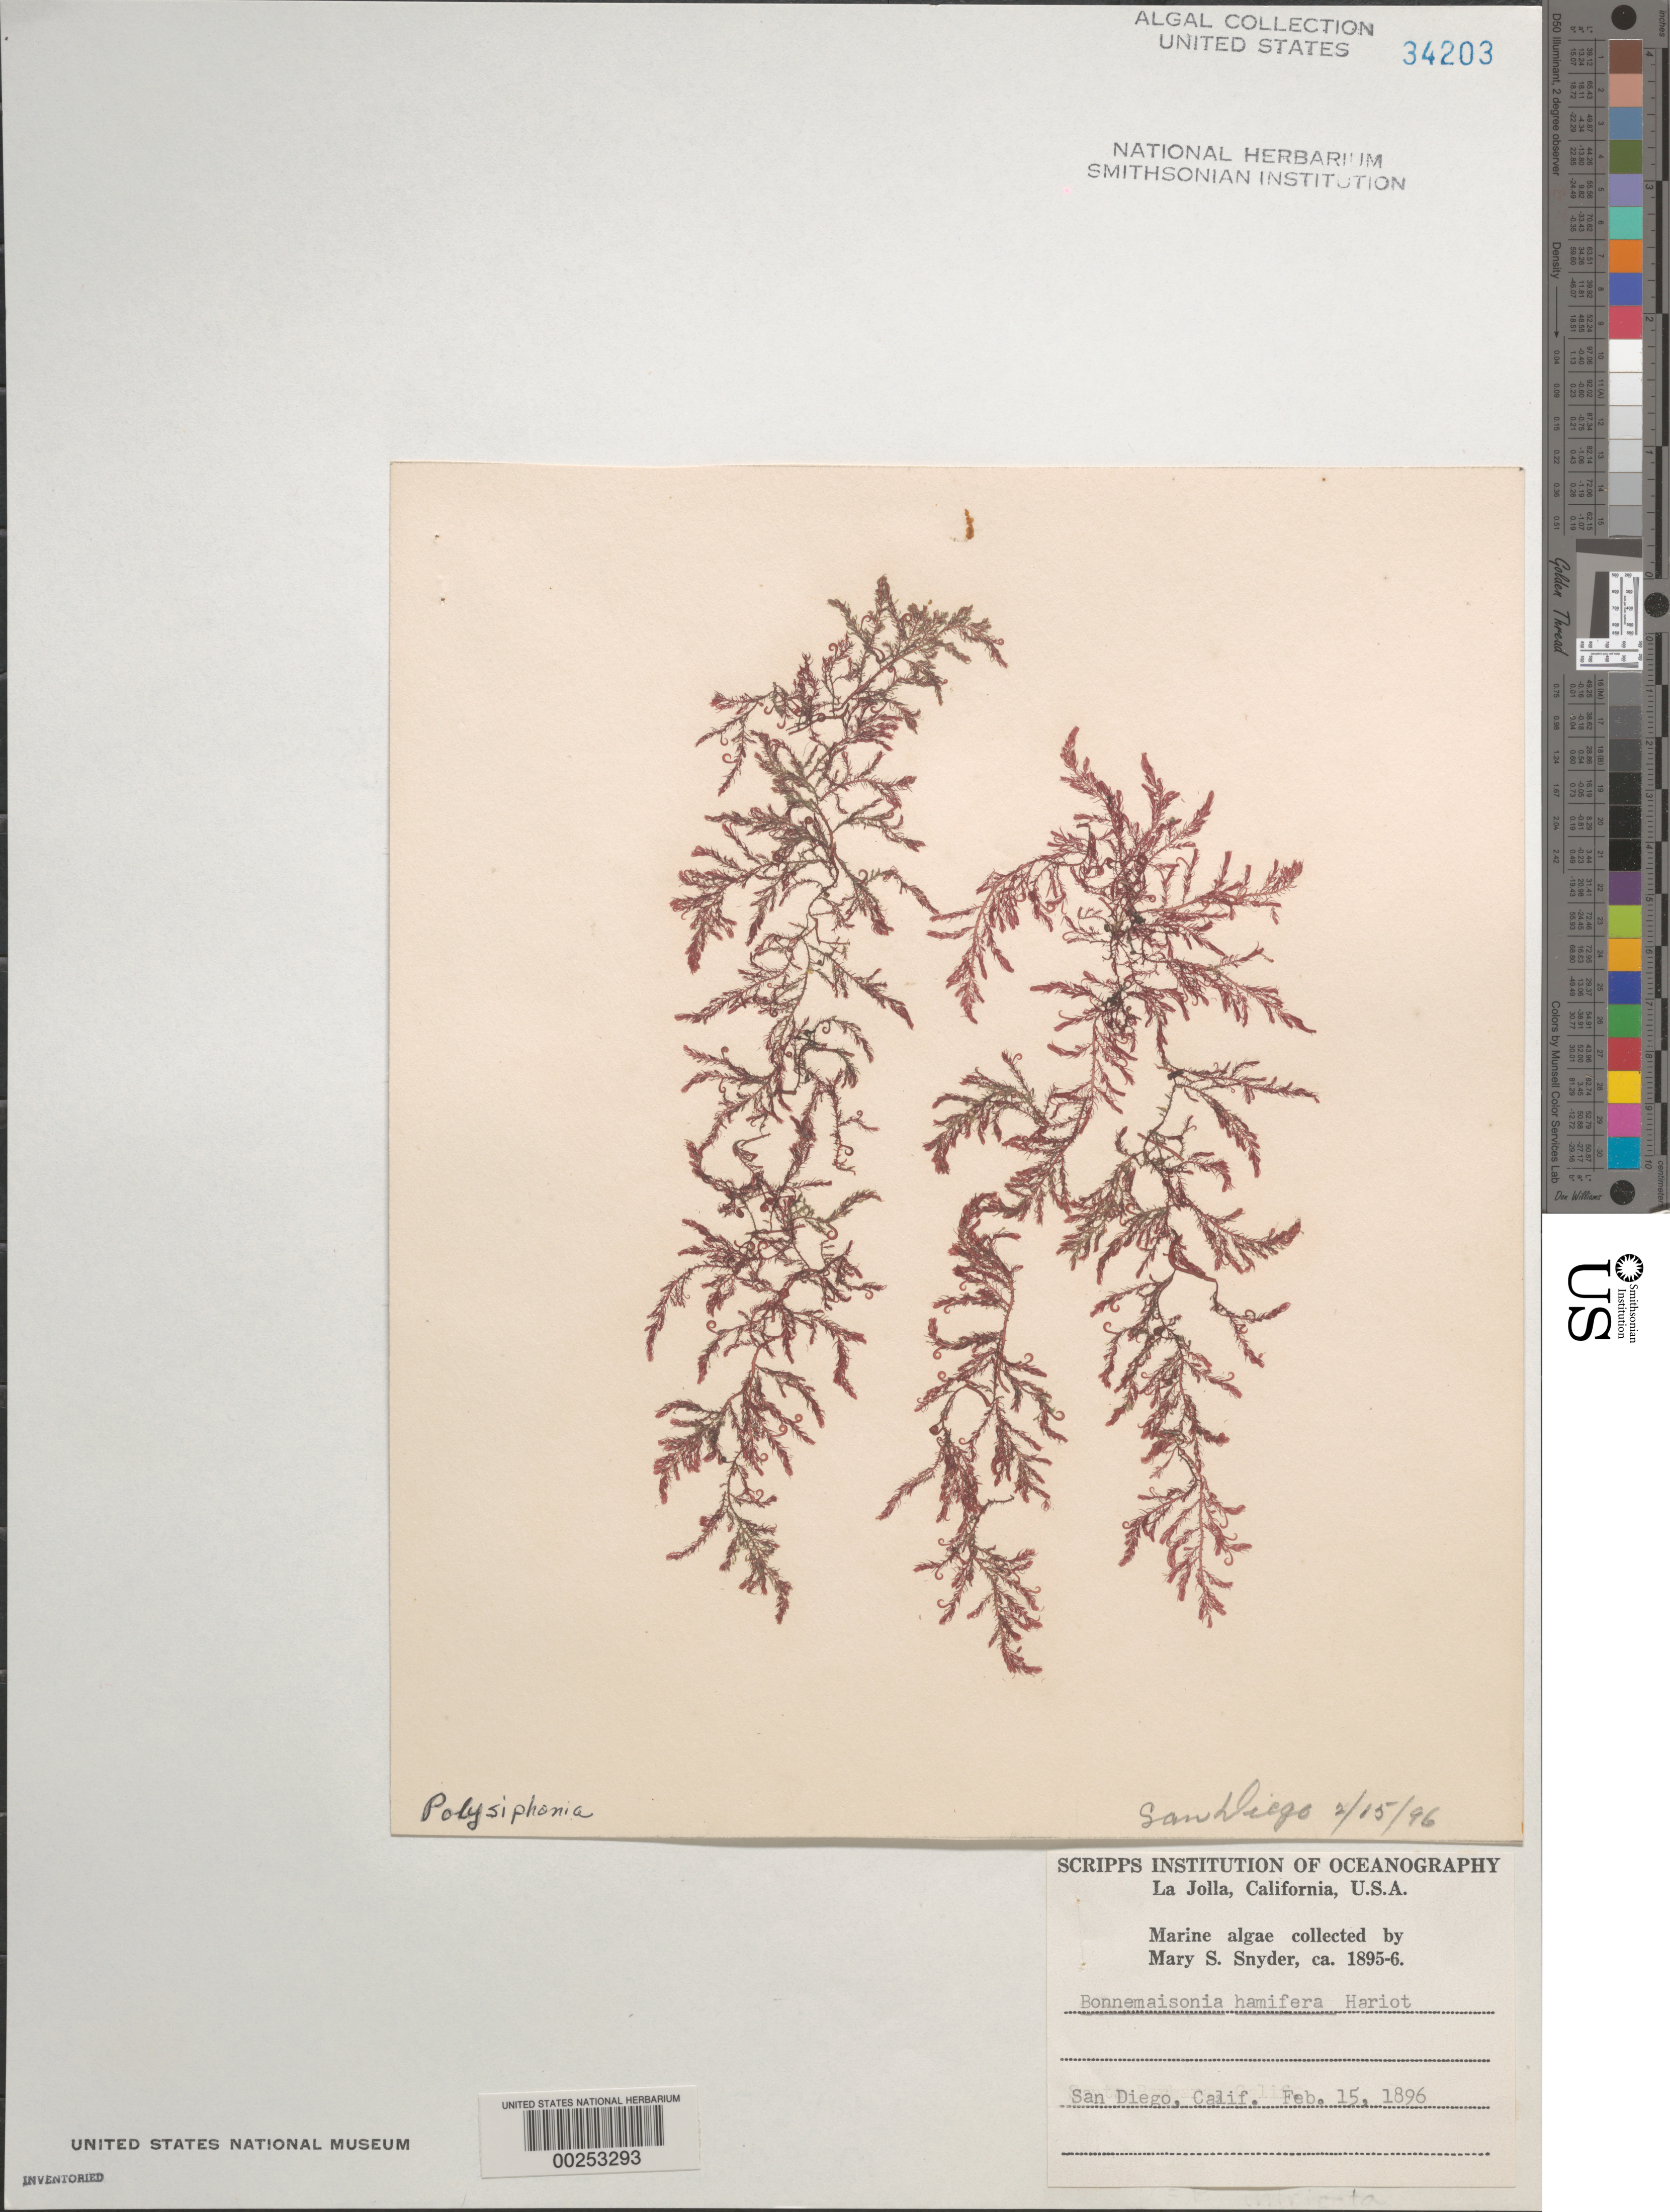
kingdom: Plantae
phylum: Rhodophyta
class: Florideophyceae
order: Bonnemaisoniales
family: Bonnemaisoniaceae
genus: Bonnemaisonia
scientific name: Bonnemaisonia hamifera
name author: P. Hariot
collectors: M. Snyder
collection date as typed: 15 Feb 1896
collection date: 1896-02-15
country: United States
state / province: California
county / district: San Diego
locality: San Diego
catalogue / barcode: US 34203